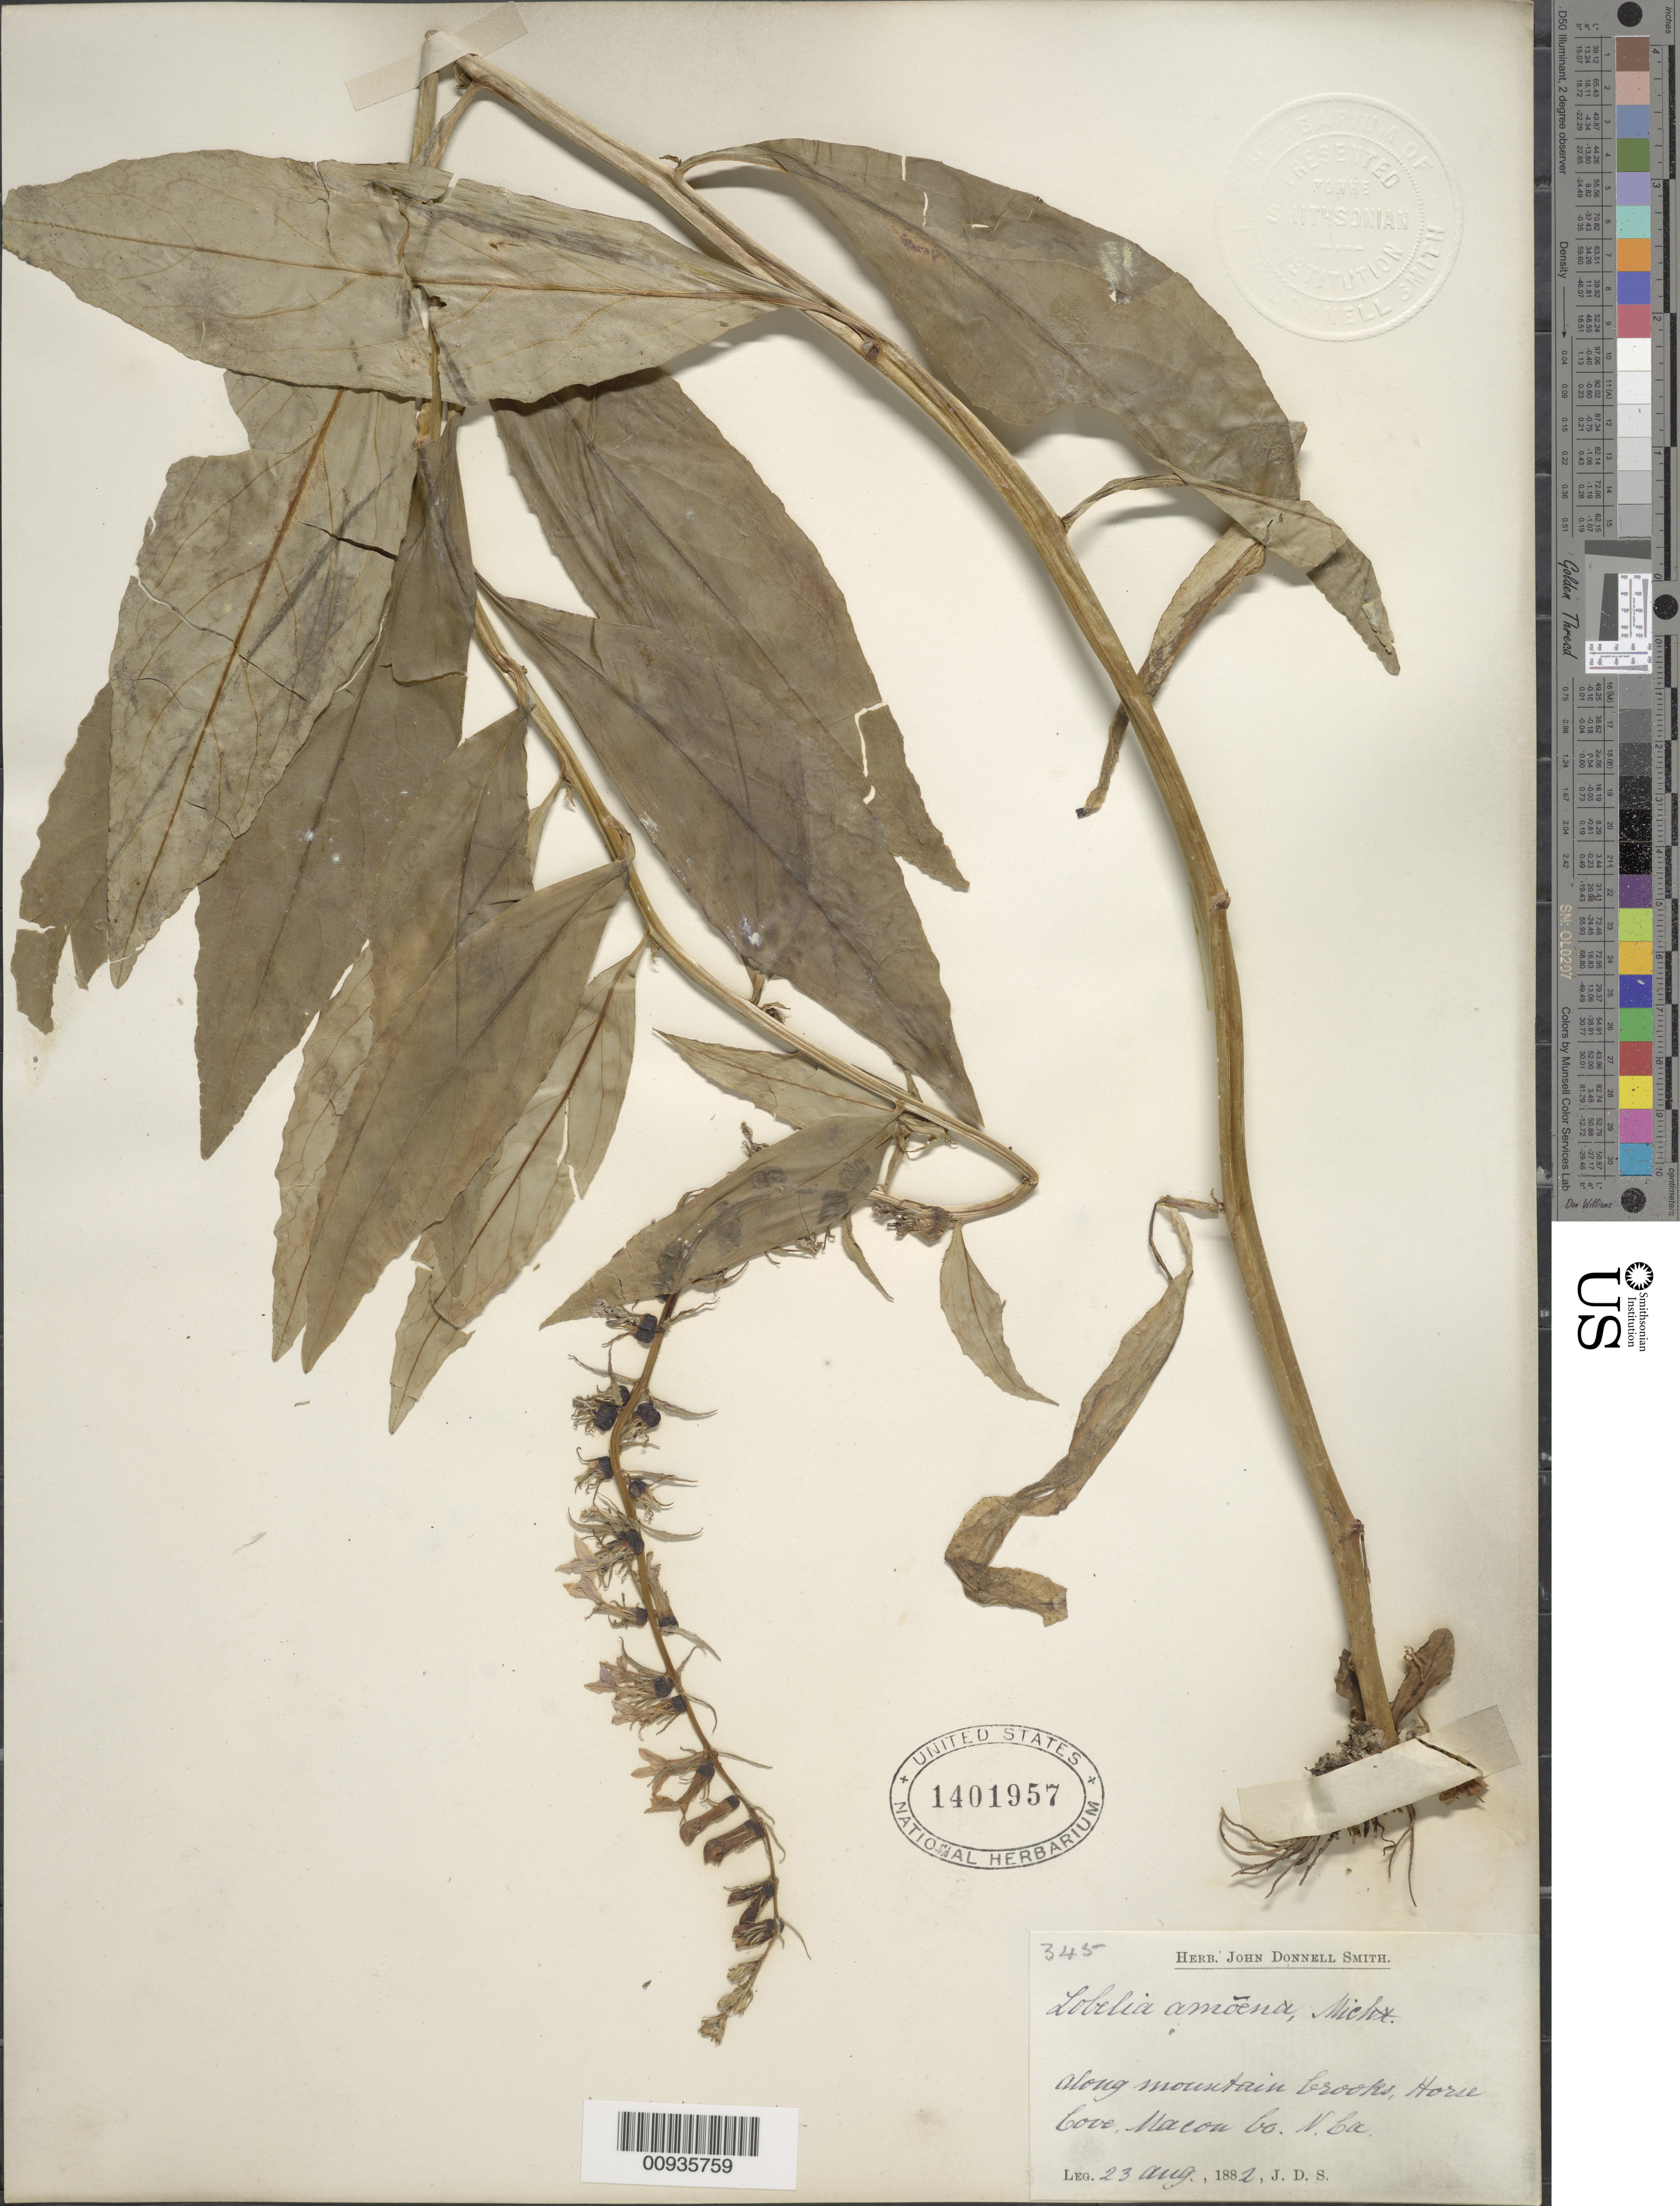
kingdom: Plantae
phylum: Tracheophyta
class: Magnoliopsida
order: Asterales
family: Campanulaceae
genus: Lobelia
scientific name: Lobelia amoena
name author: Michx.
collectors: J. Donnell Smith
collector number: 345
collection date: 1882-08-23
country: United States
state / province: North Carolina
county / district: Macon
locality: Horse Cove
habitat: along mountain brooks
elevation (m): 1341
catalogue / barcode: US 1401957